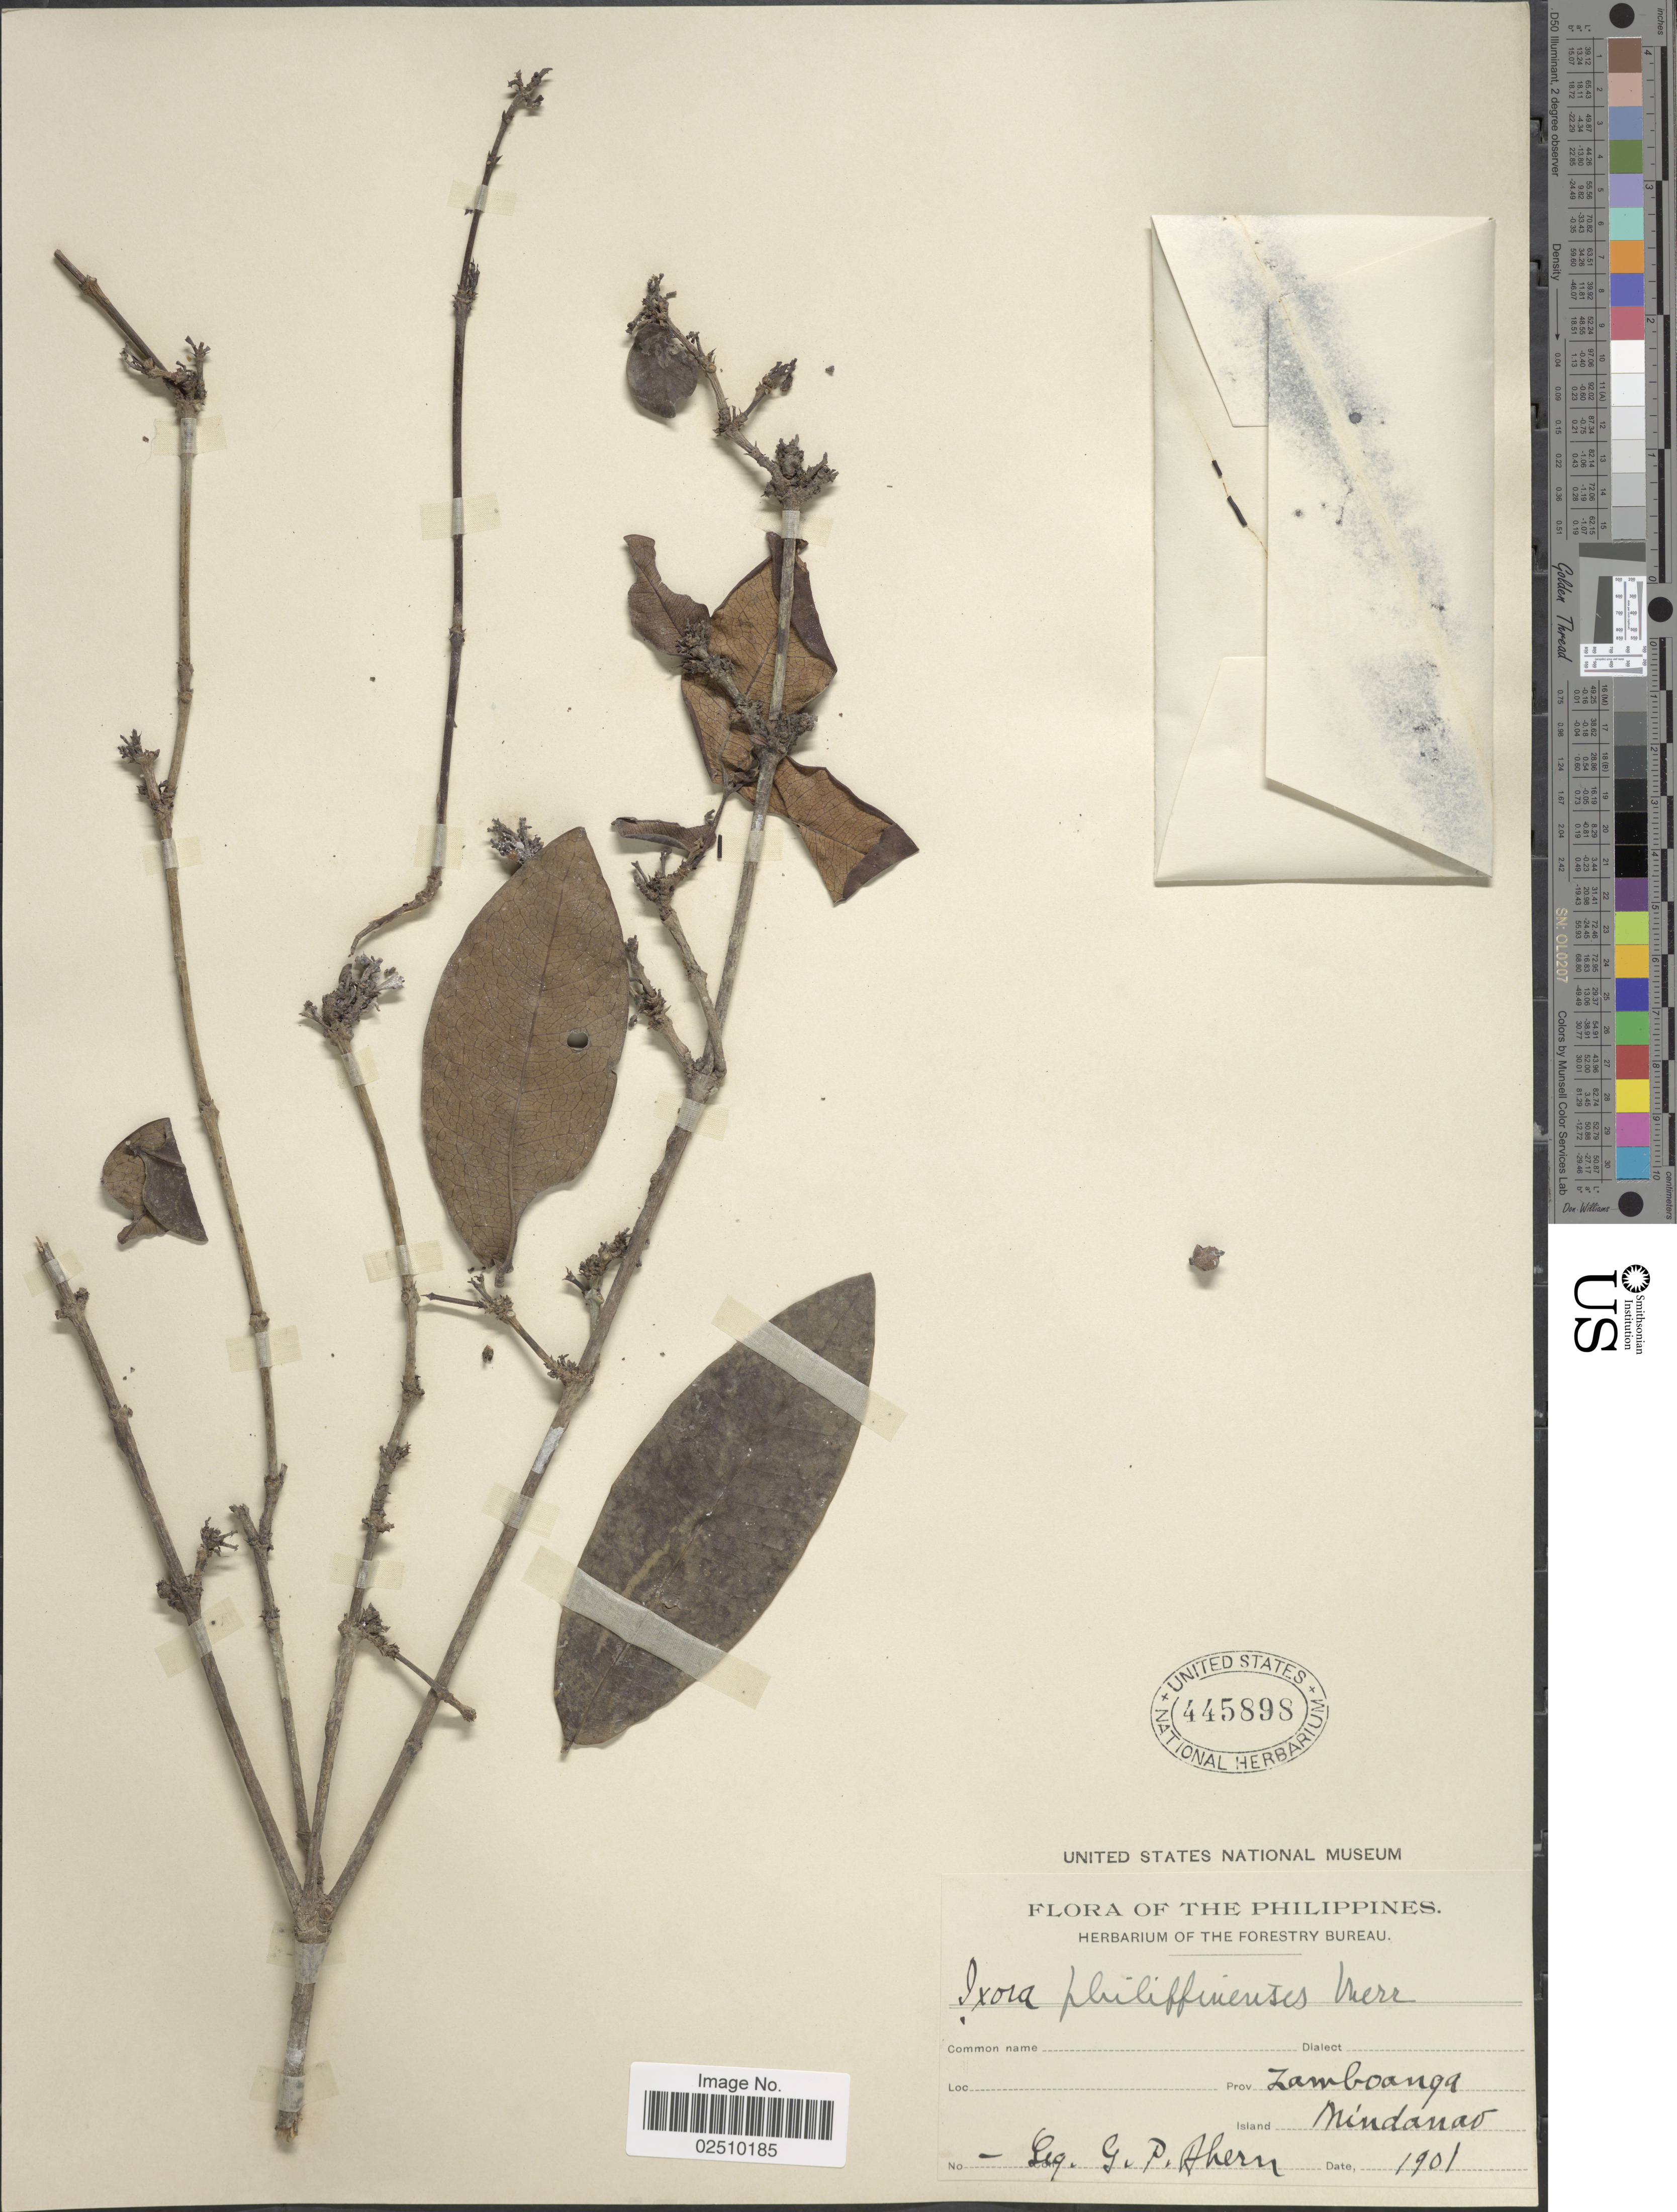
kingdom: Plantae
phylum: Tracheophyta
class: Magnoliopsida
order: Gentianales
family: Rubiaceae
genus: Ixora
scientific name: Ixora philippinensis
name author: Merr.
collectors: G. Ahern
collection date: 1901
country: Philippines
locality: Prov. Zamboanga, Island Mindanao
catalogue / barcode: US 445898